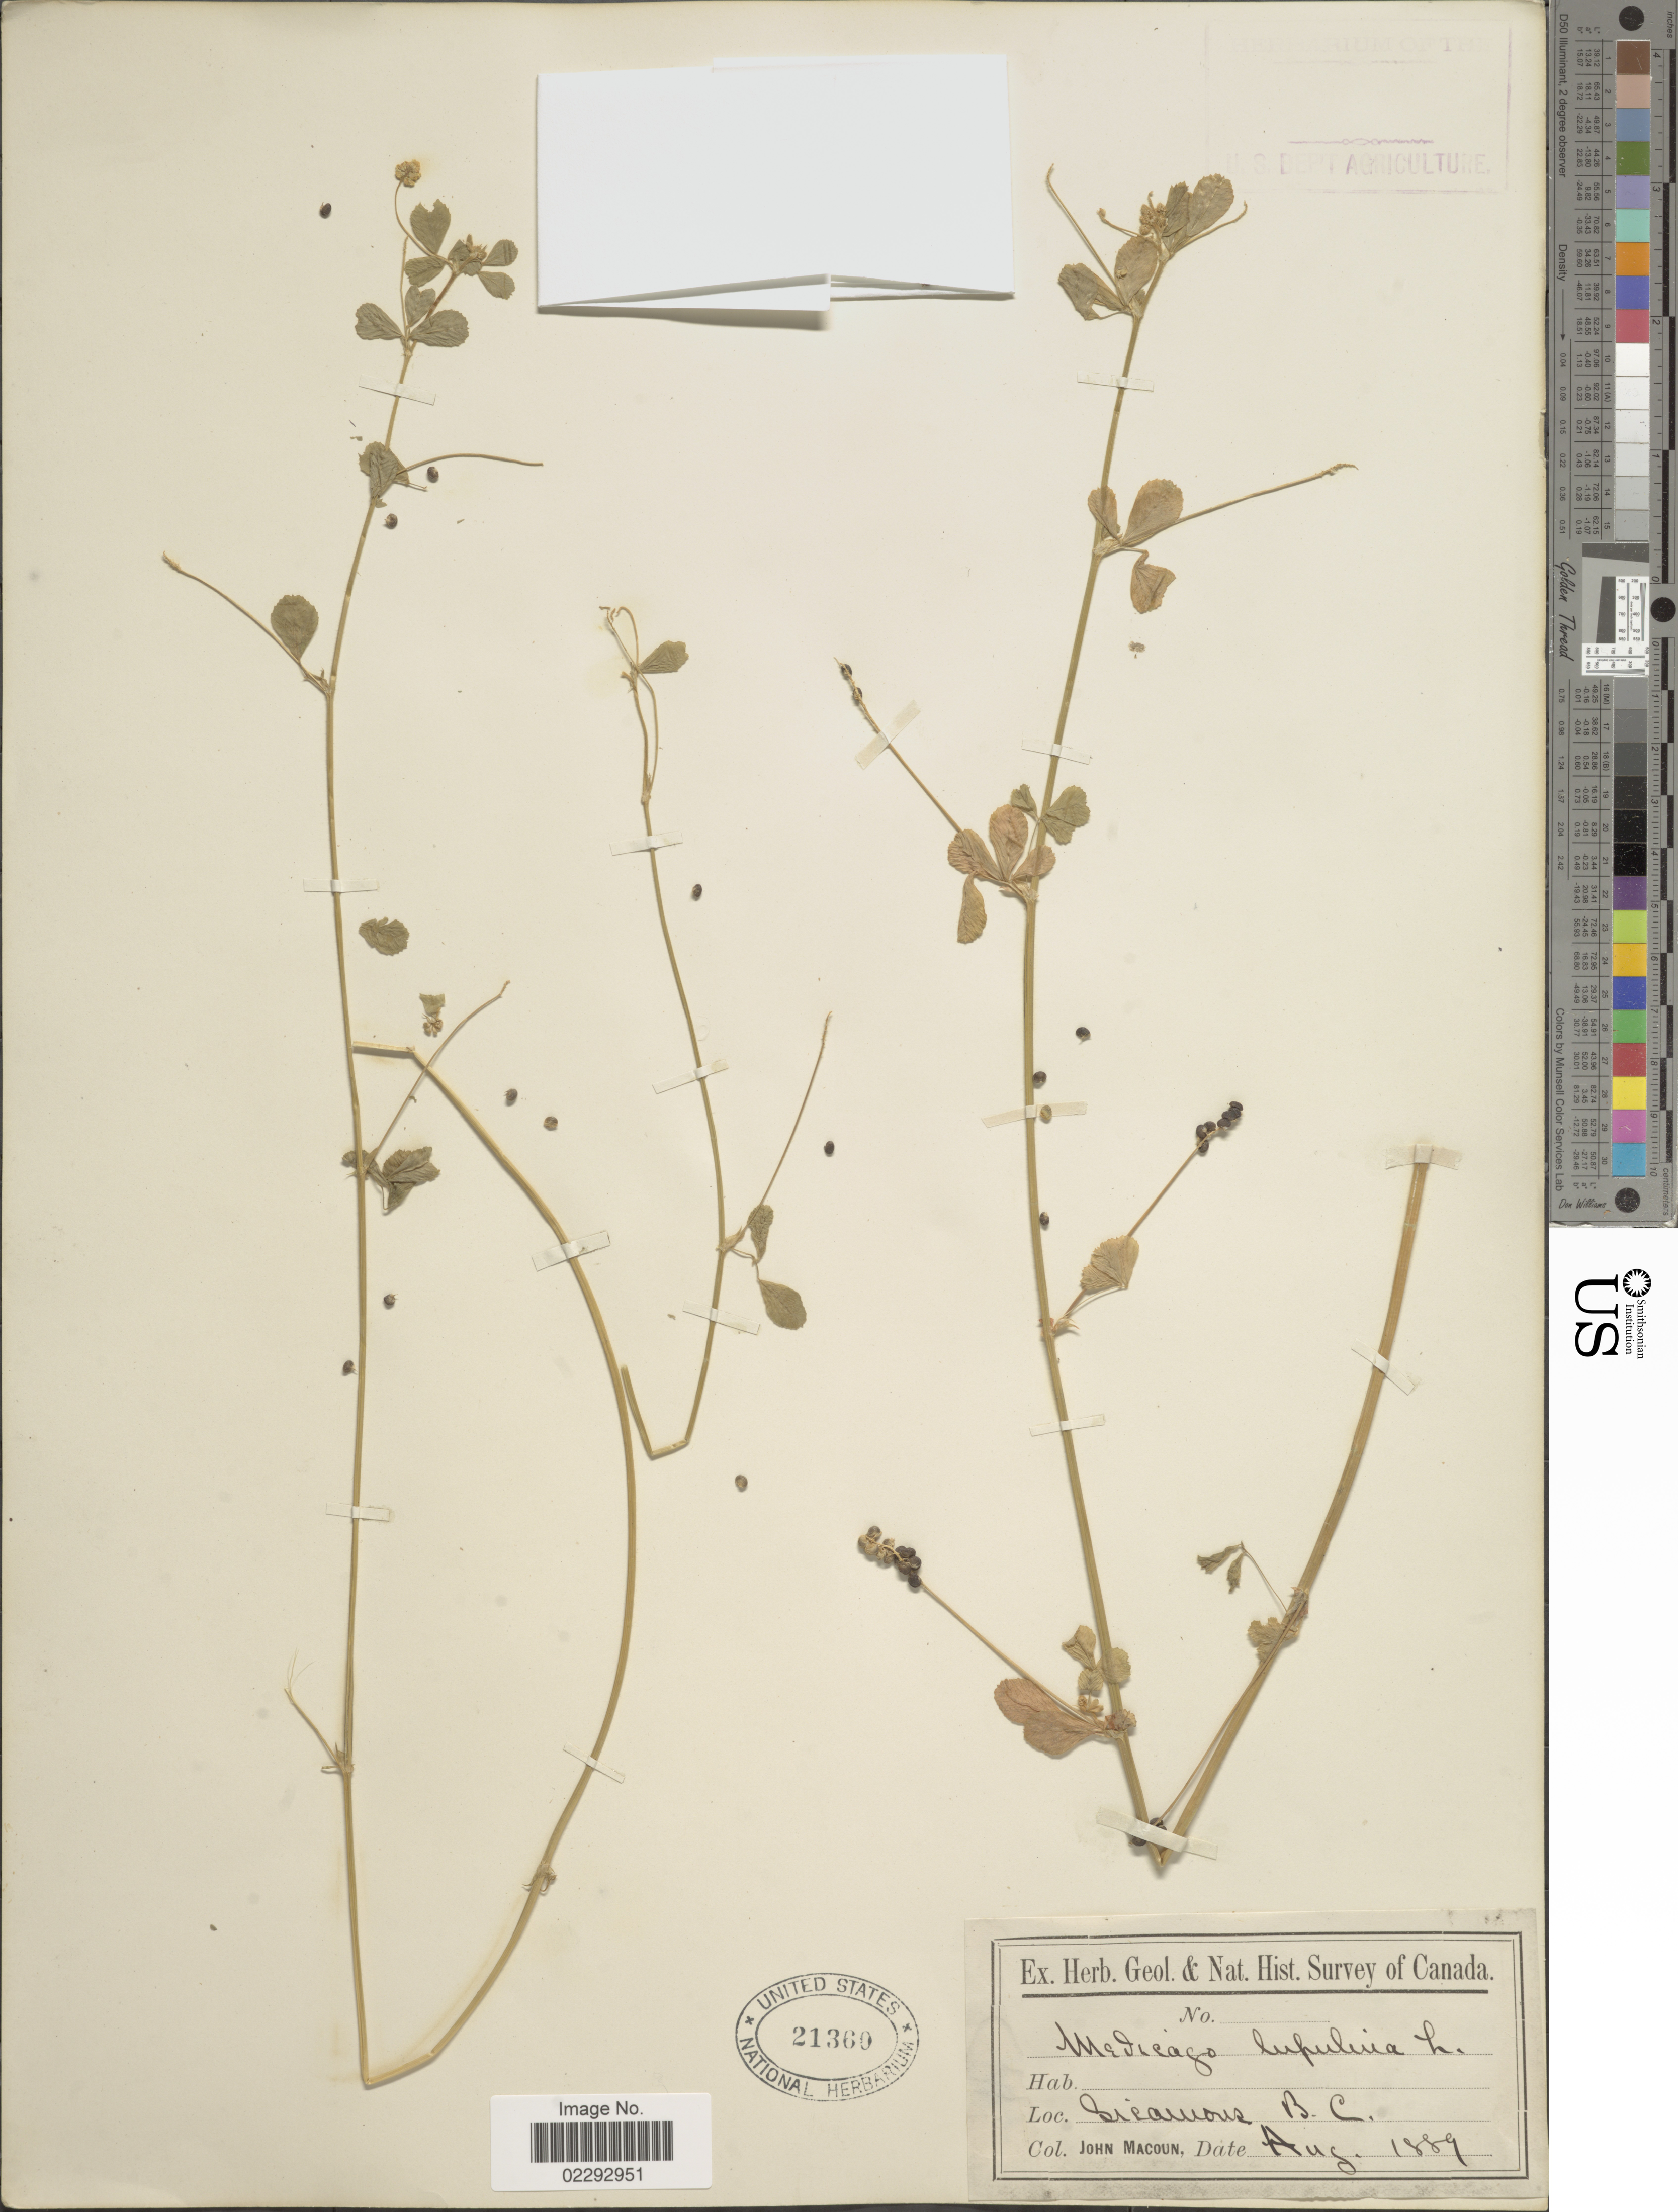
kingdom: Plantae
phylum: Tracheophyta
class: Magnoliopsida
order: Fabales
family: Fabaceae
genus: Medicago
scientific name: Medicago lupulina var. lupulina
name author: L.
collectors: J. Macoun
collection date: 1889-08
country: Canada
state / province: British Columbia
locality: Sicamous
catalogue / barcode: US 21360